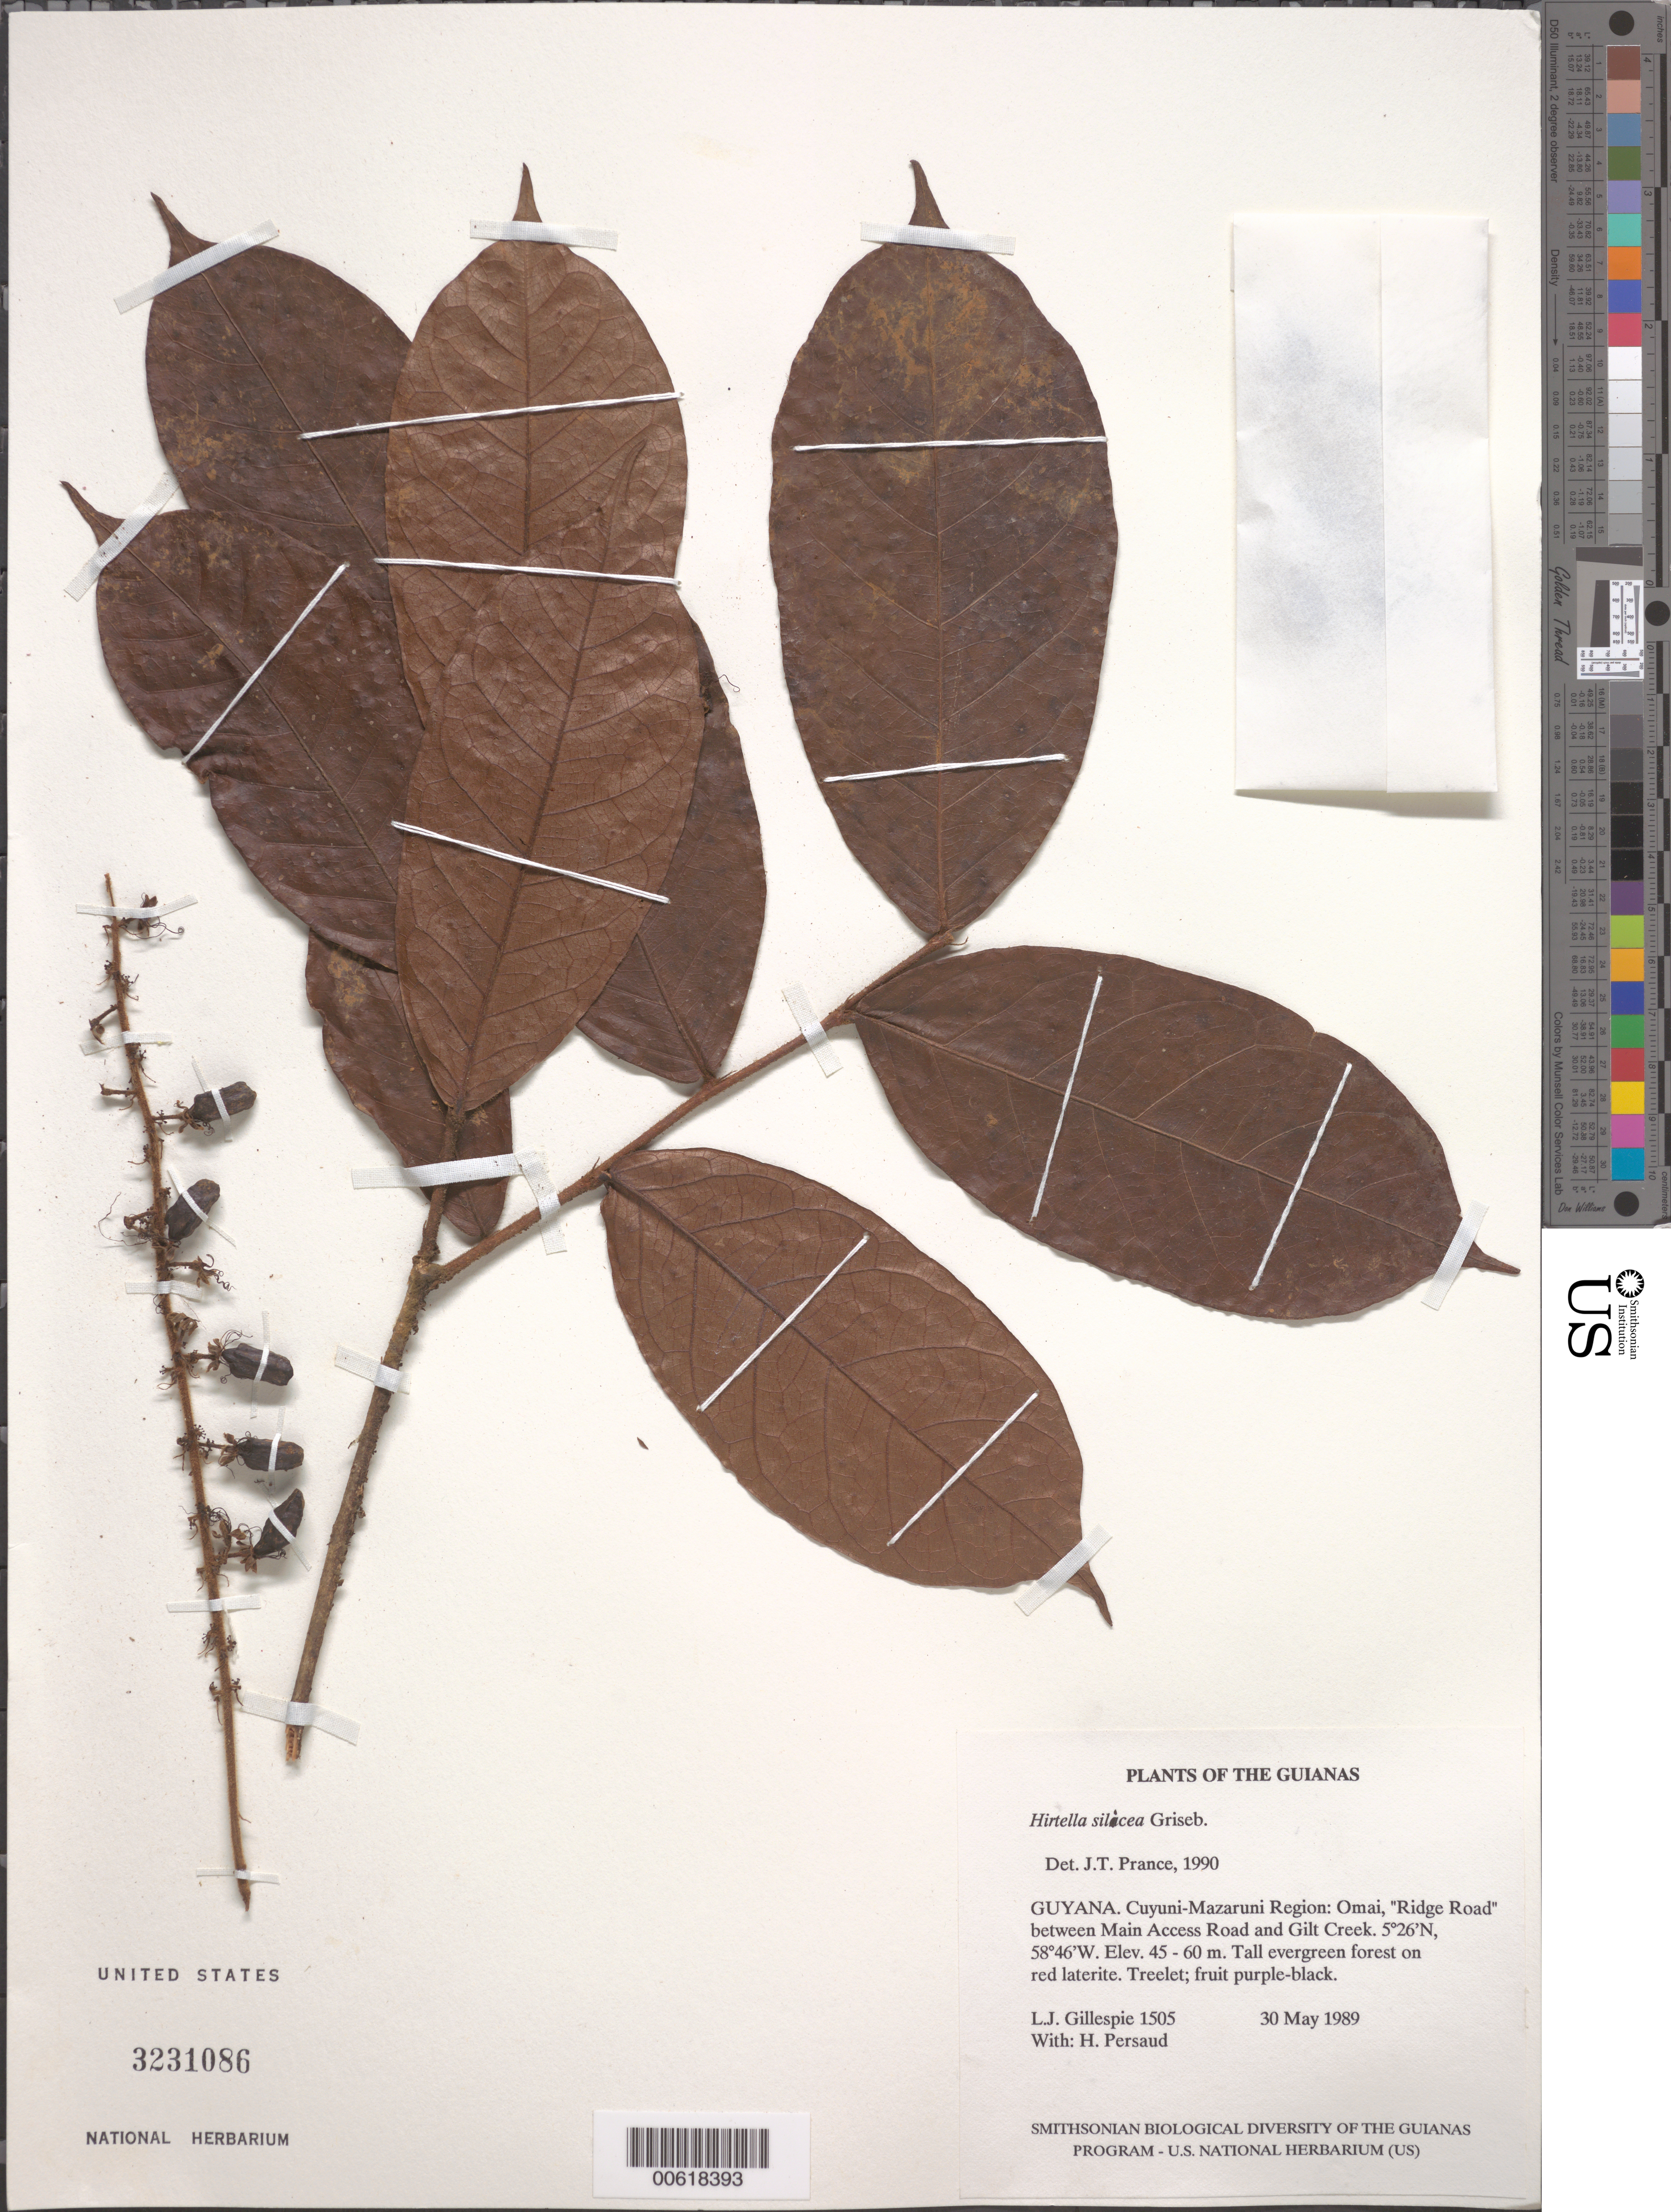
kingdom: Plantae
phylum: Tracheophyta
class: Magnoliopsida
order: Malpighiales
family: Chrysobalanaceae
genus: Hirtella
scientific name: Hirtella silicea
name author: Griseb.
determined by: Prance, G. T.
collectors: L. J. Gillespie & H. Persaud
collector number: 1505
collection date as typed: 30 May 1989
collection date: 1989-05-30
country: Guyana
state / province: Cuyuni-Mazaruni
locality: Omai, "Ridge Road" between Main Access Road and Gilt Creek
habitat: Tall evergreen forest on red laterite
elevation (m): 45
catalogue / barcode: US 3231086